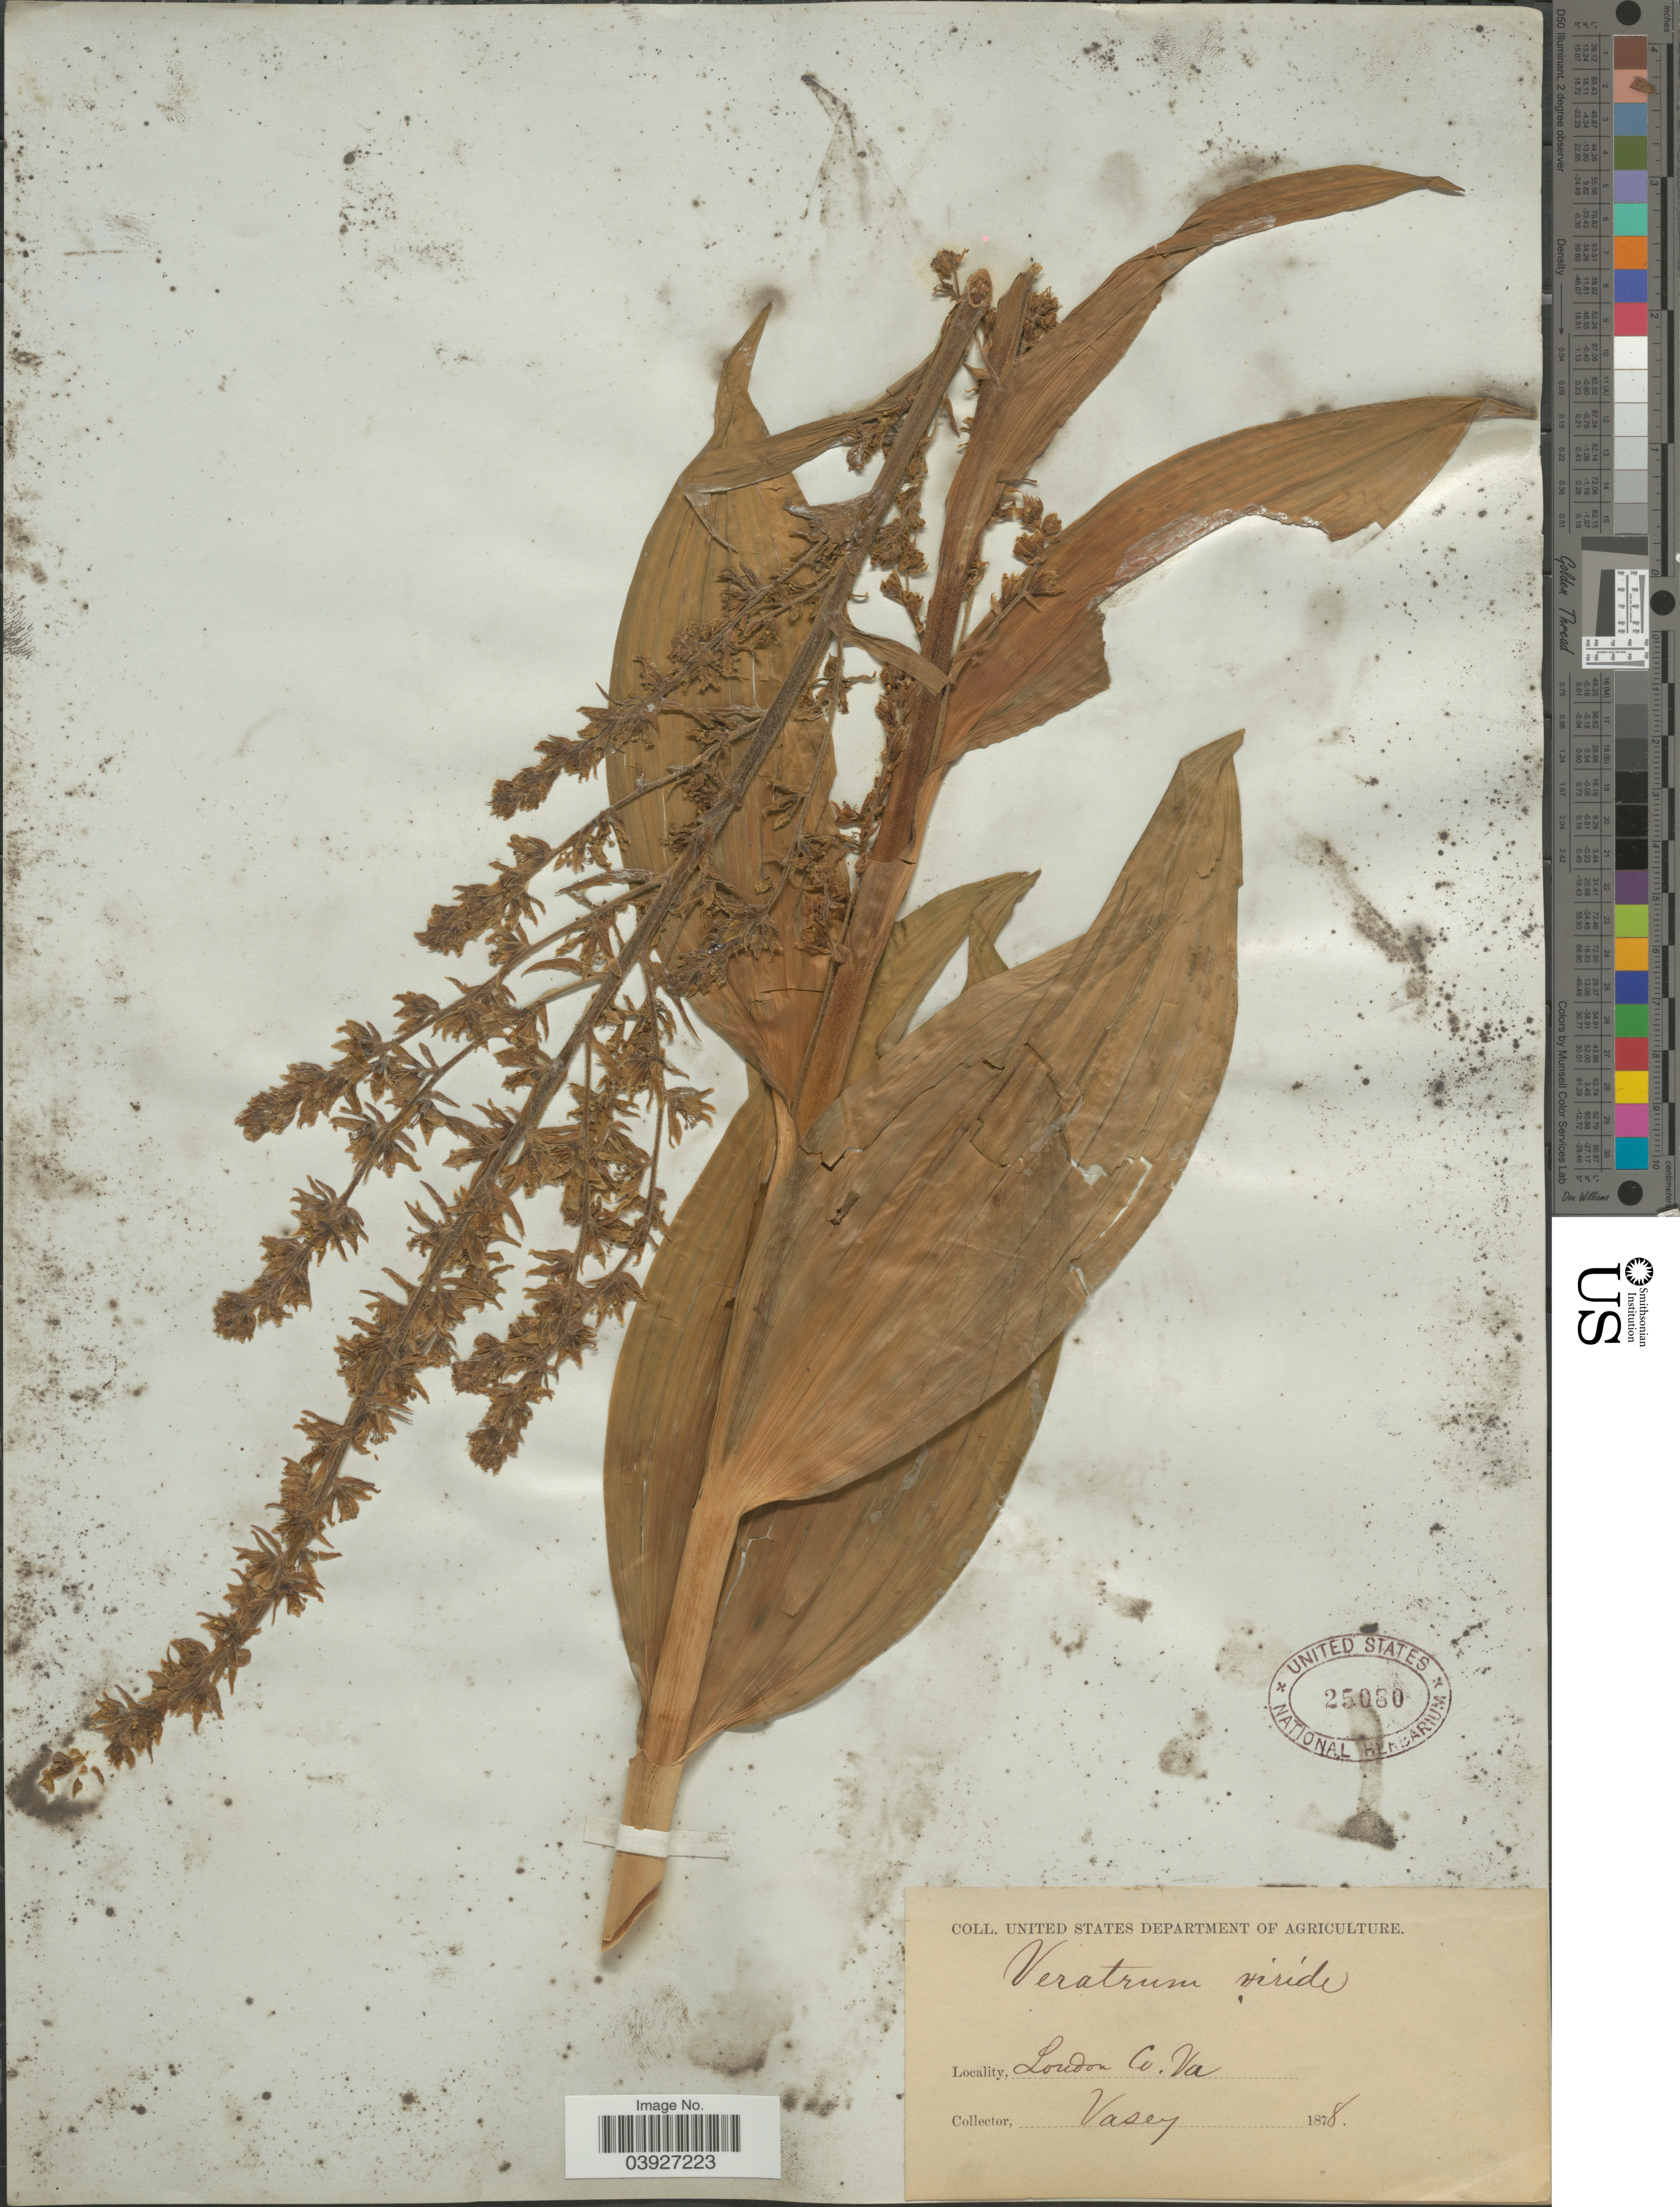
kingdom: Plantae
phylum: Tracheophyta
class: Liliopsida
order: Liliales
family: Melanthiaceae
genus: Veratrum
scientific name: Veratrum viride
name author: Aiton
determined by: Strong, Mark T., (BOT), Smithsonian Institution - National Museum of Natural History (UNITED STATES)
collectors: Vasey, --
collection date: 1878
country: United States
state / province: Virginia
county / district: Loudoun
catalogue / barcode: US 25080